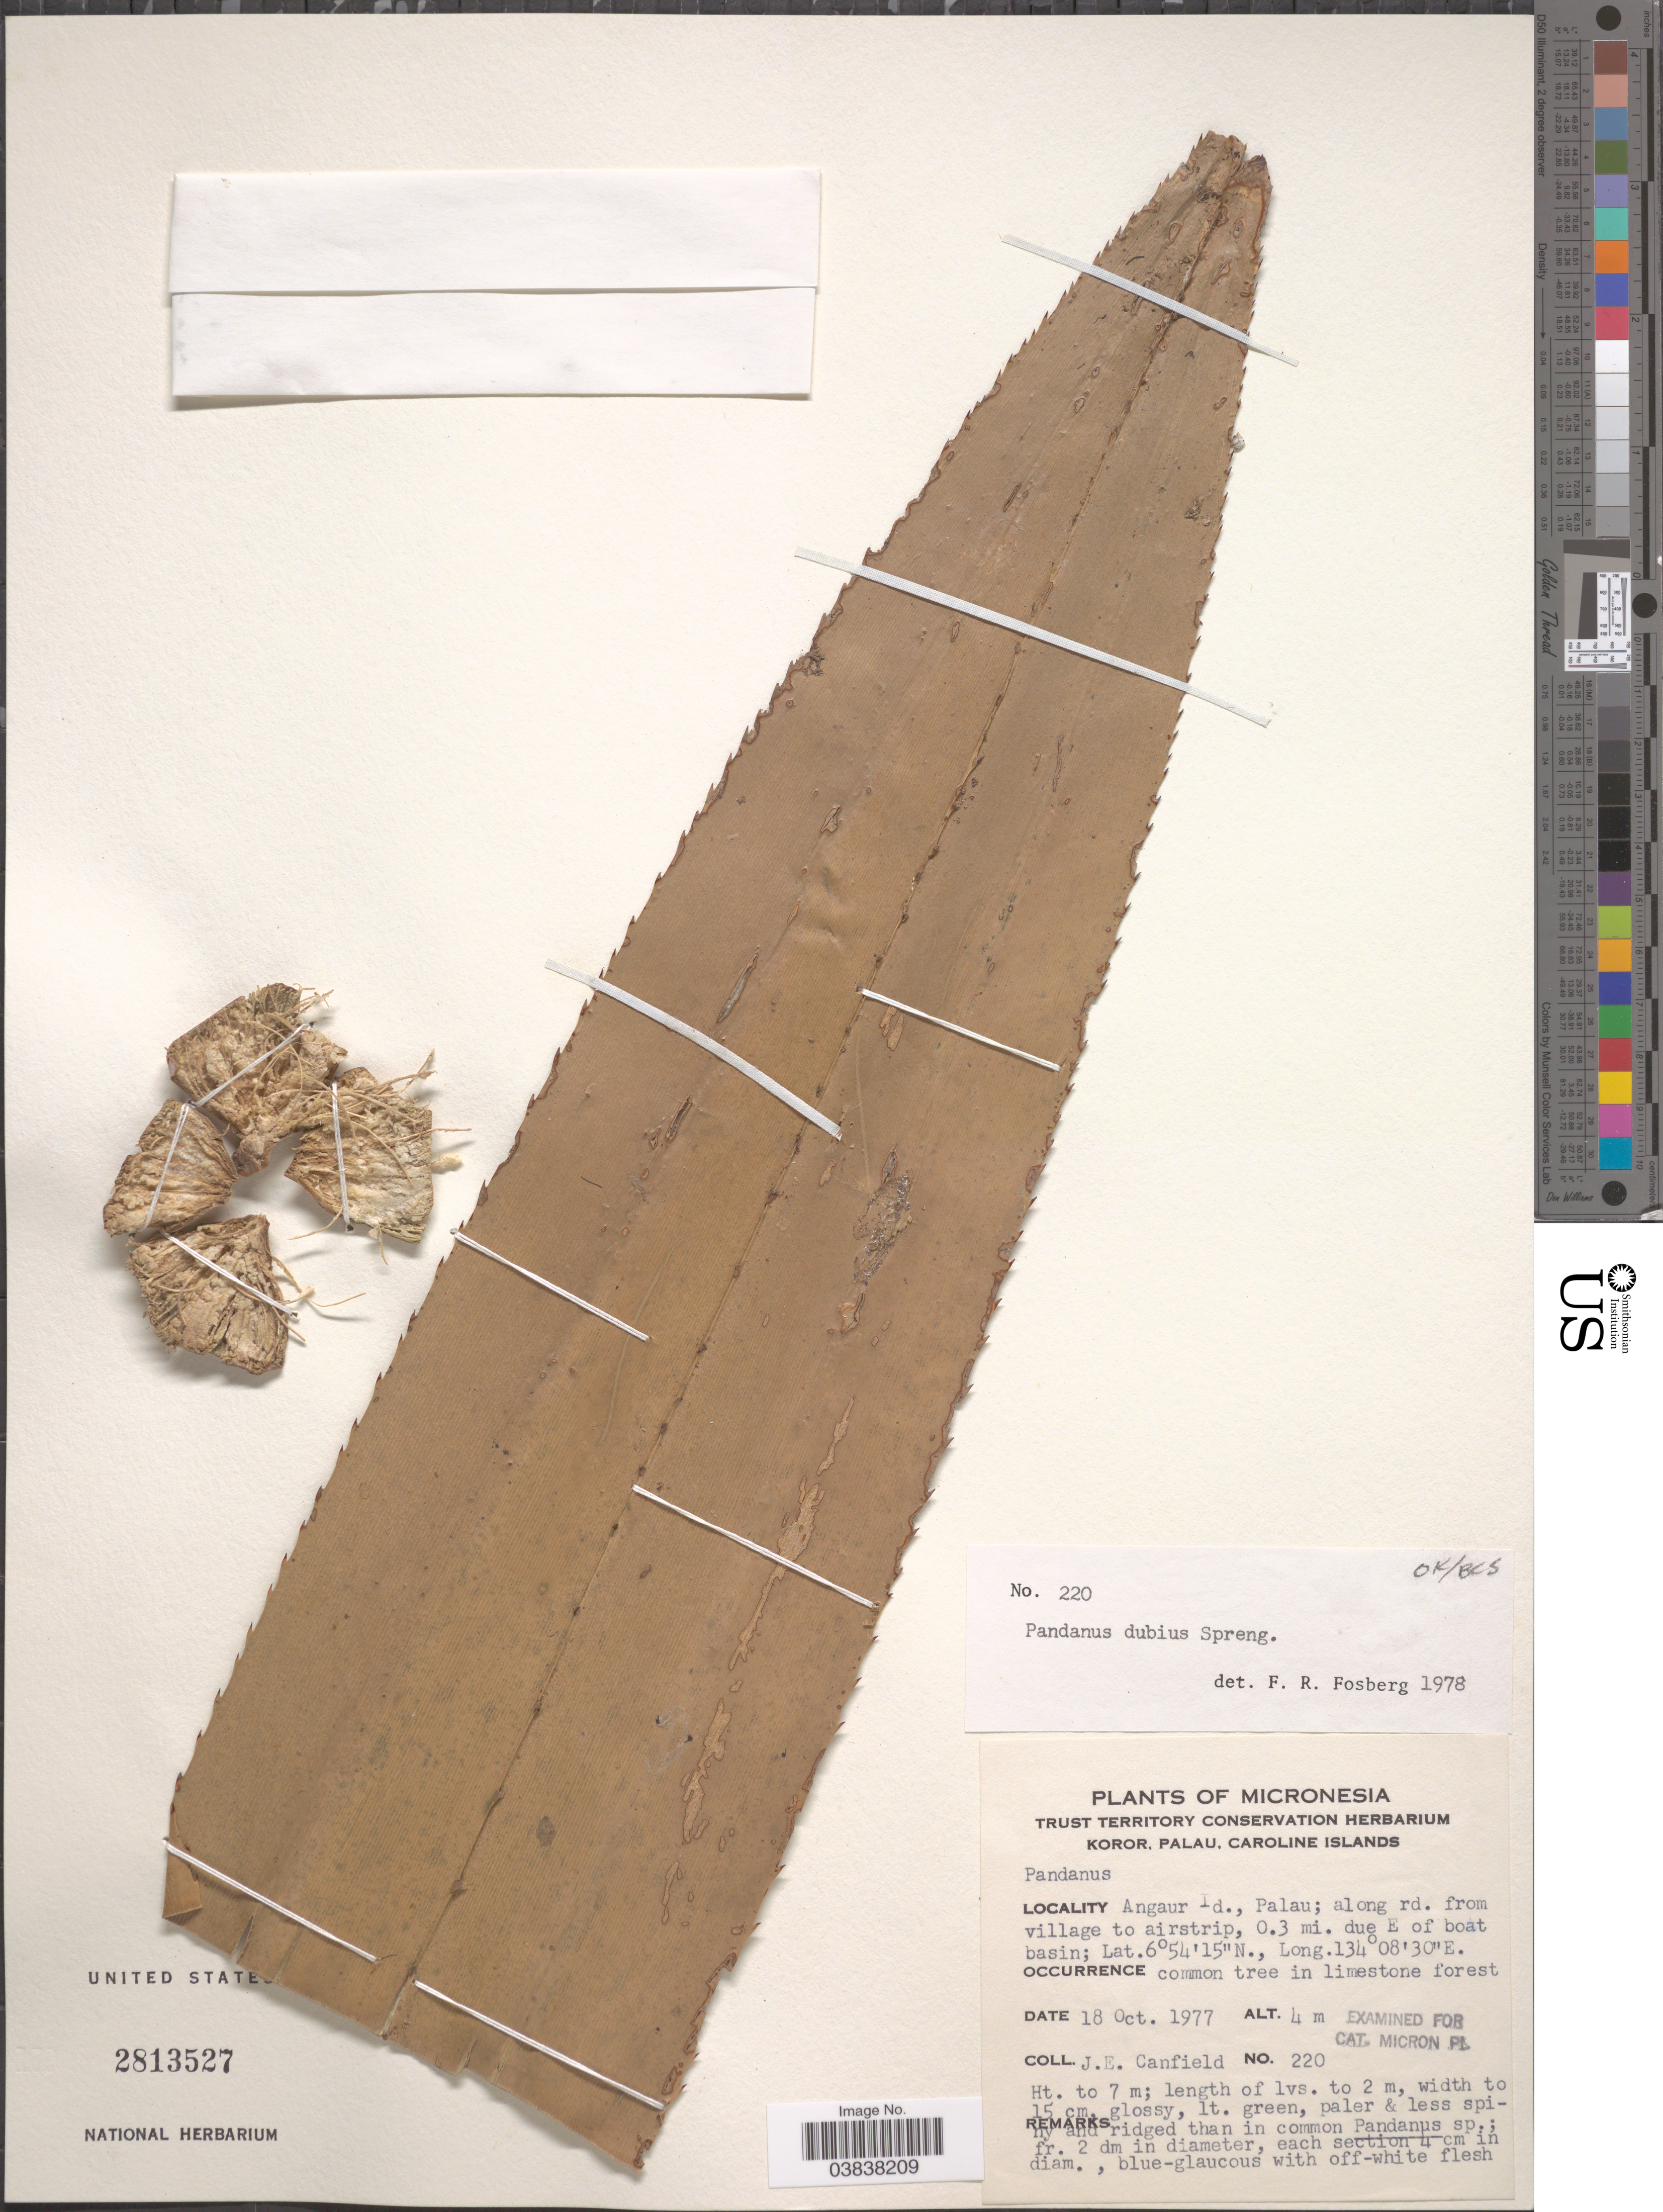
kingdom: Plantae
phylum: Tracheophyta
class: Liliopsida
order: Pandanales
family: Pandanaceae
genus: Pandanus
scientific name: Pandanus dubius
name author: Spreng.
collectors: J. E. Canfield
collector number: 220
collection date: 1977-10-18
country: Palau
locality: Koror, Palau, Caroline Islands. Angaur Id., Palau; along rd. from village to airstrip, 0.3 mi. due E of boat basin.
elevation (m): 4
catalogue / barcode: US 2813527